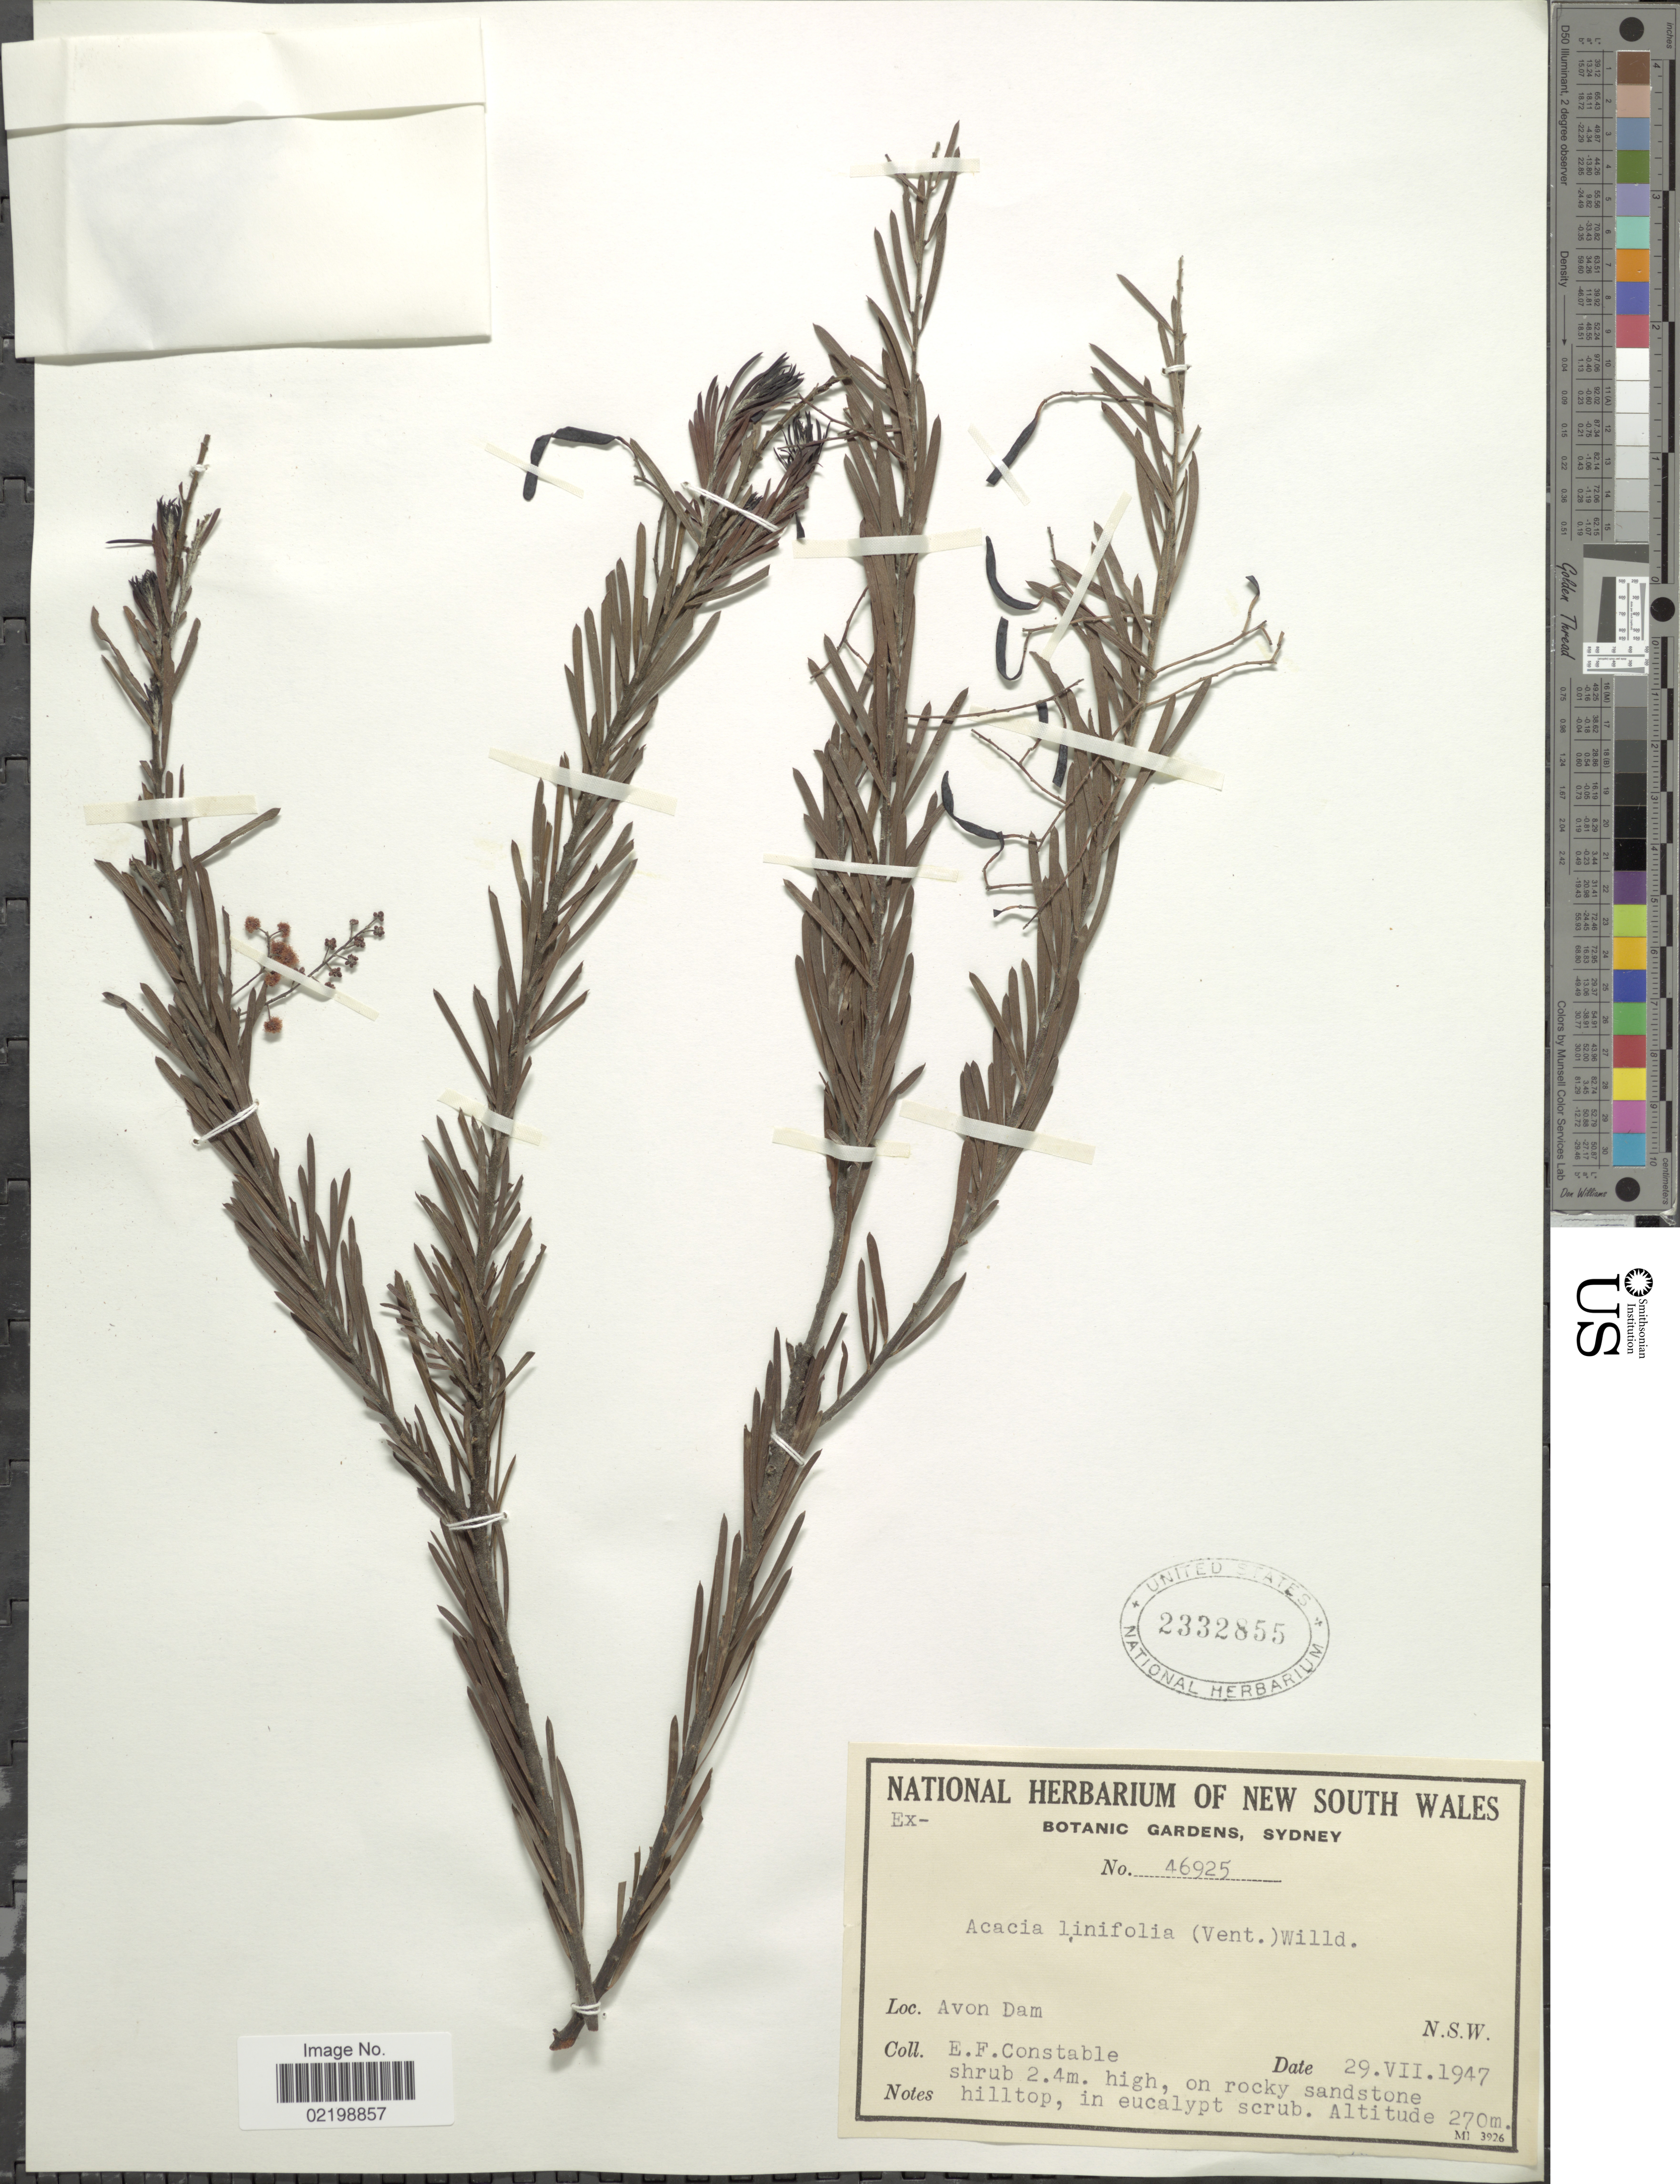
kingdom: Plantae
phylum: Tracheophyta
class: Magnoliopsida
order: Fabales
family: Fabaceae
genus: Acacia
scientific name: Acacia linifolia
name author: (Vent.) Willd.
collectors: E. F. Constable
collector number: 46925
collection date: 1947-07-29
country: Australia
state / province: New South Wales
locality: Avon Dam, N.S.W.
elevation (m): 270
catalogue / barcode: US 2332855